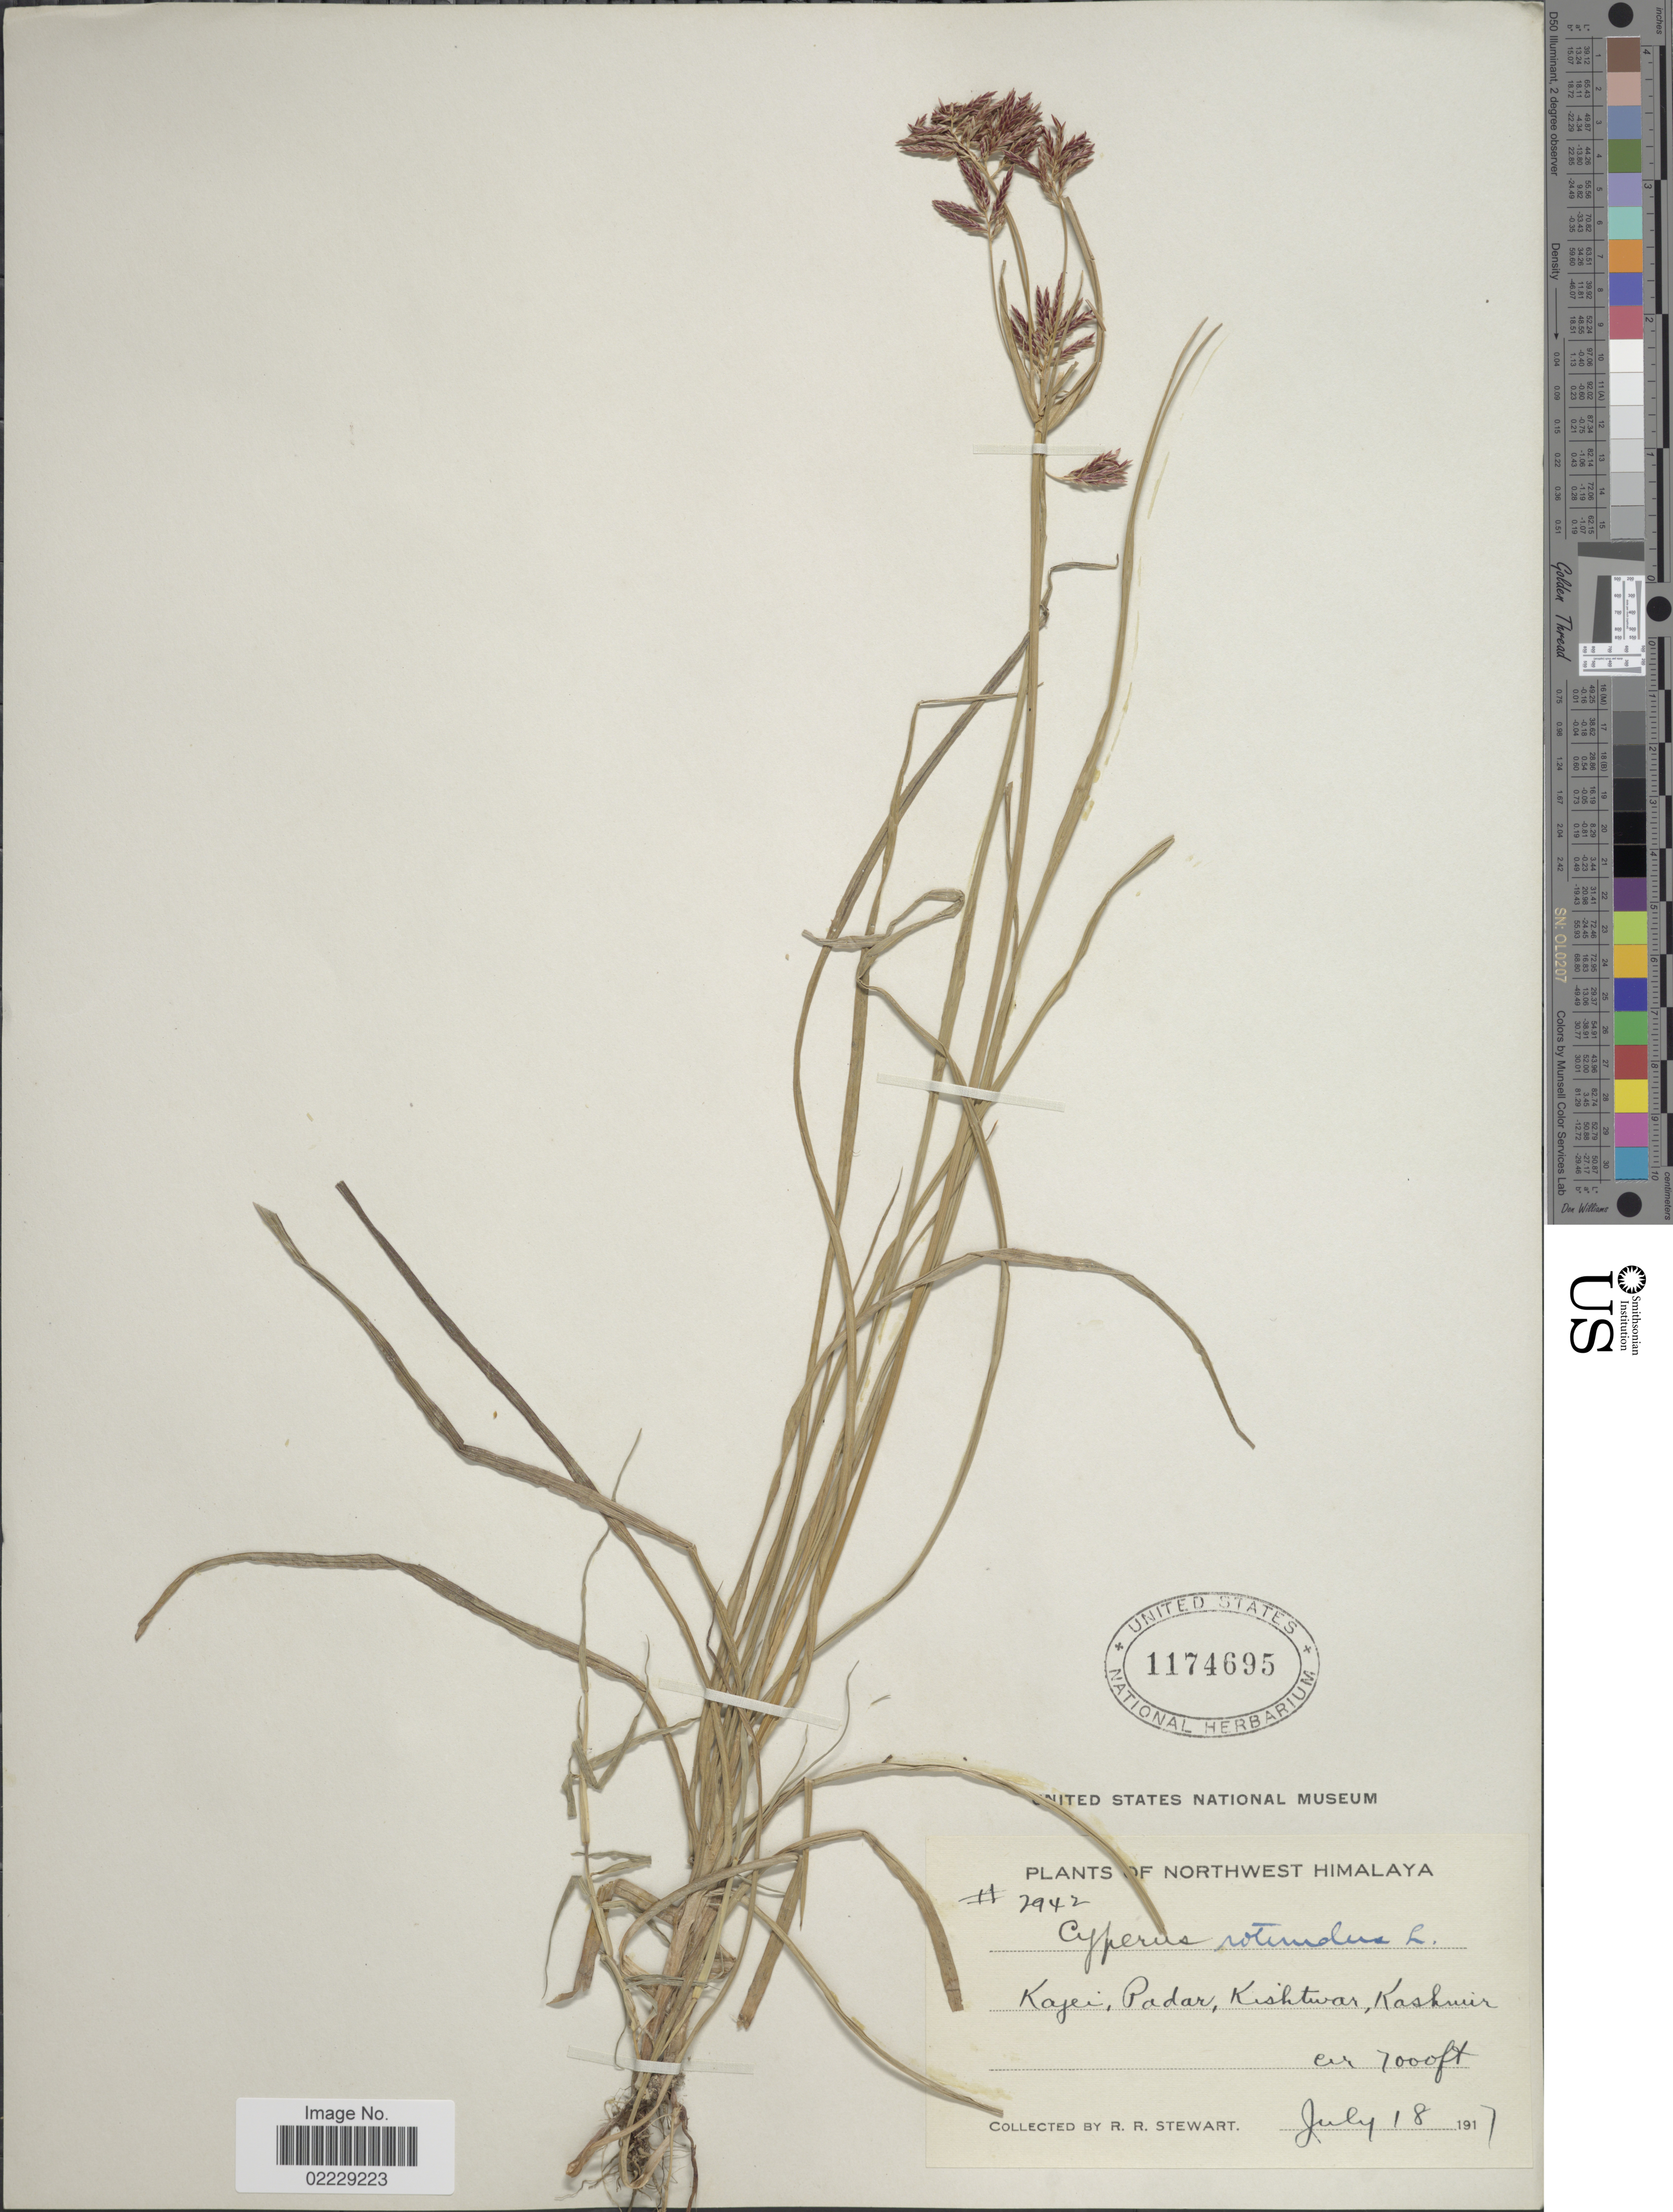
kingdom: Plantae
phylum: Tracheophyta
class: Liliopsida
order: Poales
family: Cyperaceae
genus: Cyperus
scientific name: Cyperus rotundus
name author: L.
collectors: R. R. Stewart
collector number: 2942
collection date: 1917-07-18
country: India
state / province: Jammu and Kashmir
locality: Kashmir, Kajei, Podar, Kishtwar, Northwest Himalaya.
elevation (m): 2134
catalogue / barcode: US 1174695